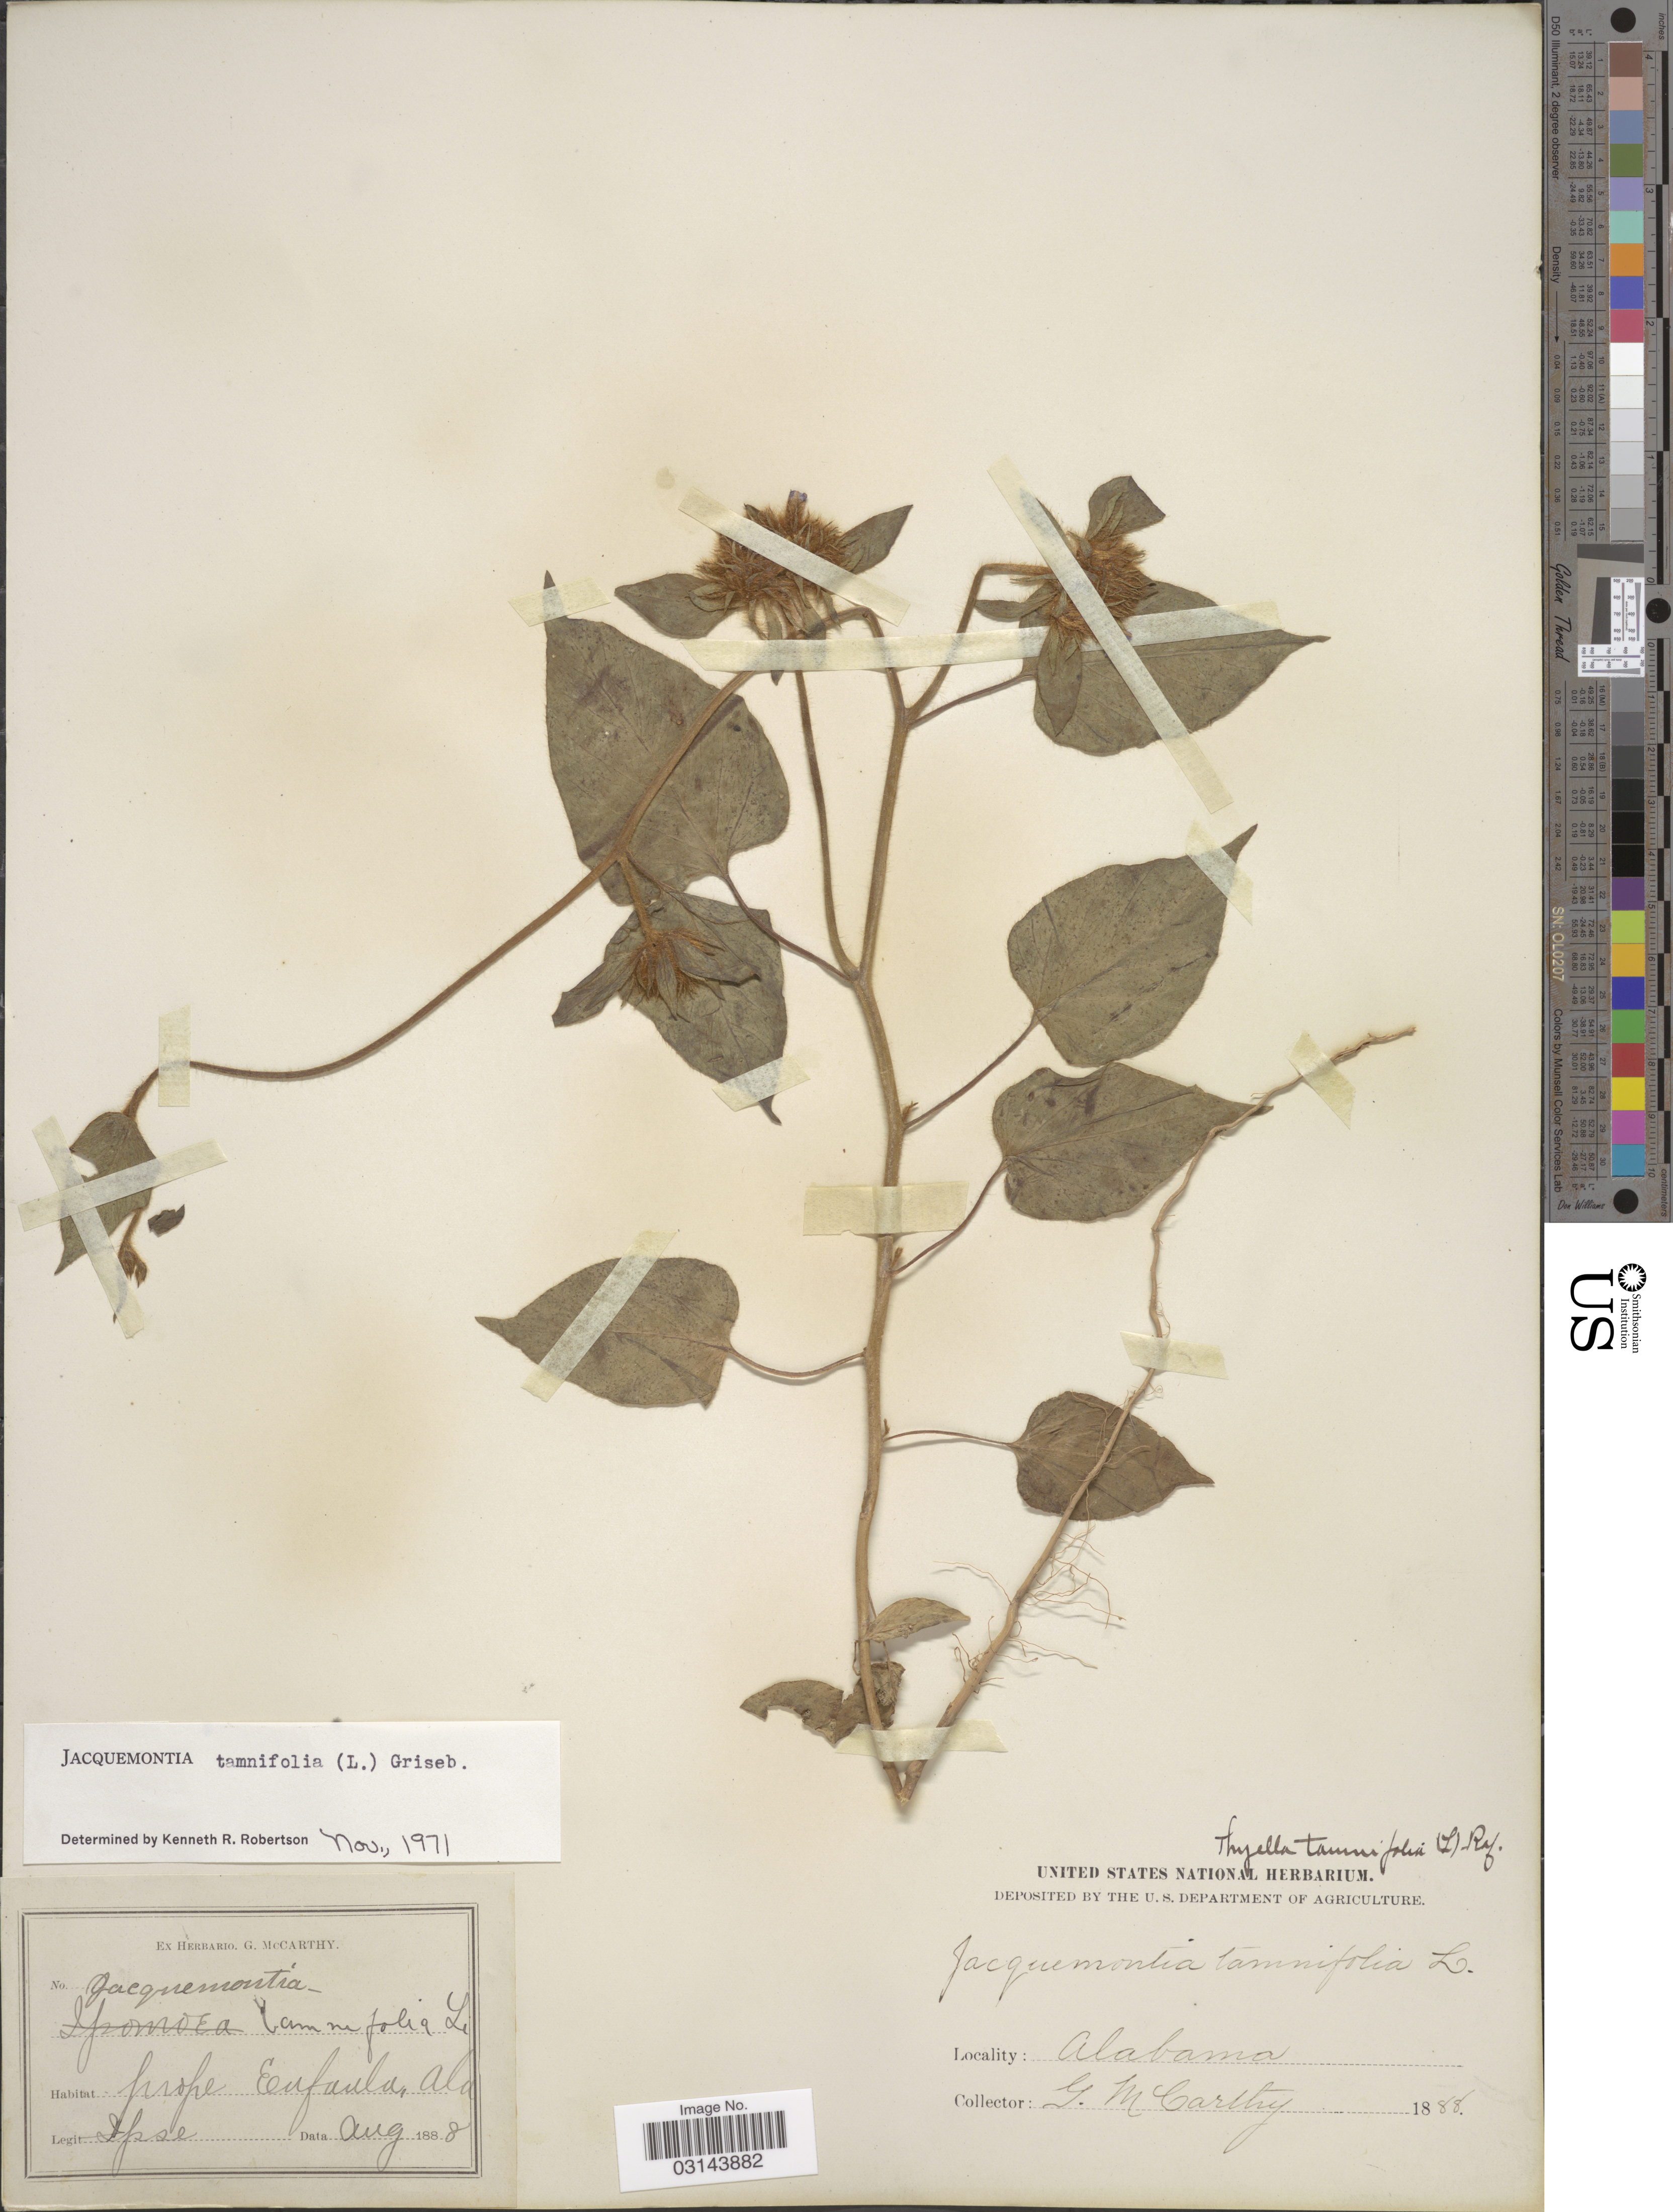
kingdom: Plantae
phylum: Tracheophyta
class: Magnoliopsida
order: Solanales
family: Convolvulaceae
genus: Jacquemontia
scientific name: Jacquemontia tamnifolia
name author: (L.) Griseb.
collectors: G. McCarthy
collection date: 1888-08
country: United States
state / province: Alabama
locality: Prope, Eufaula, Ala.